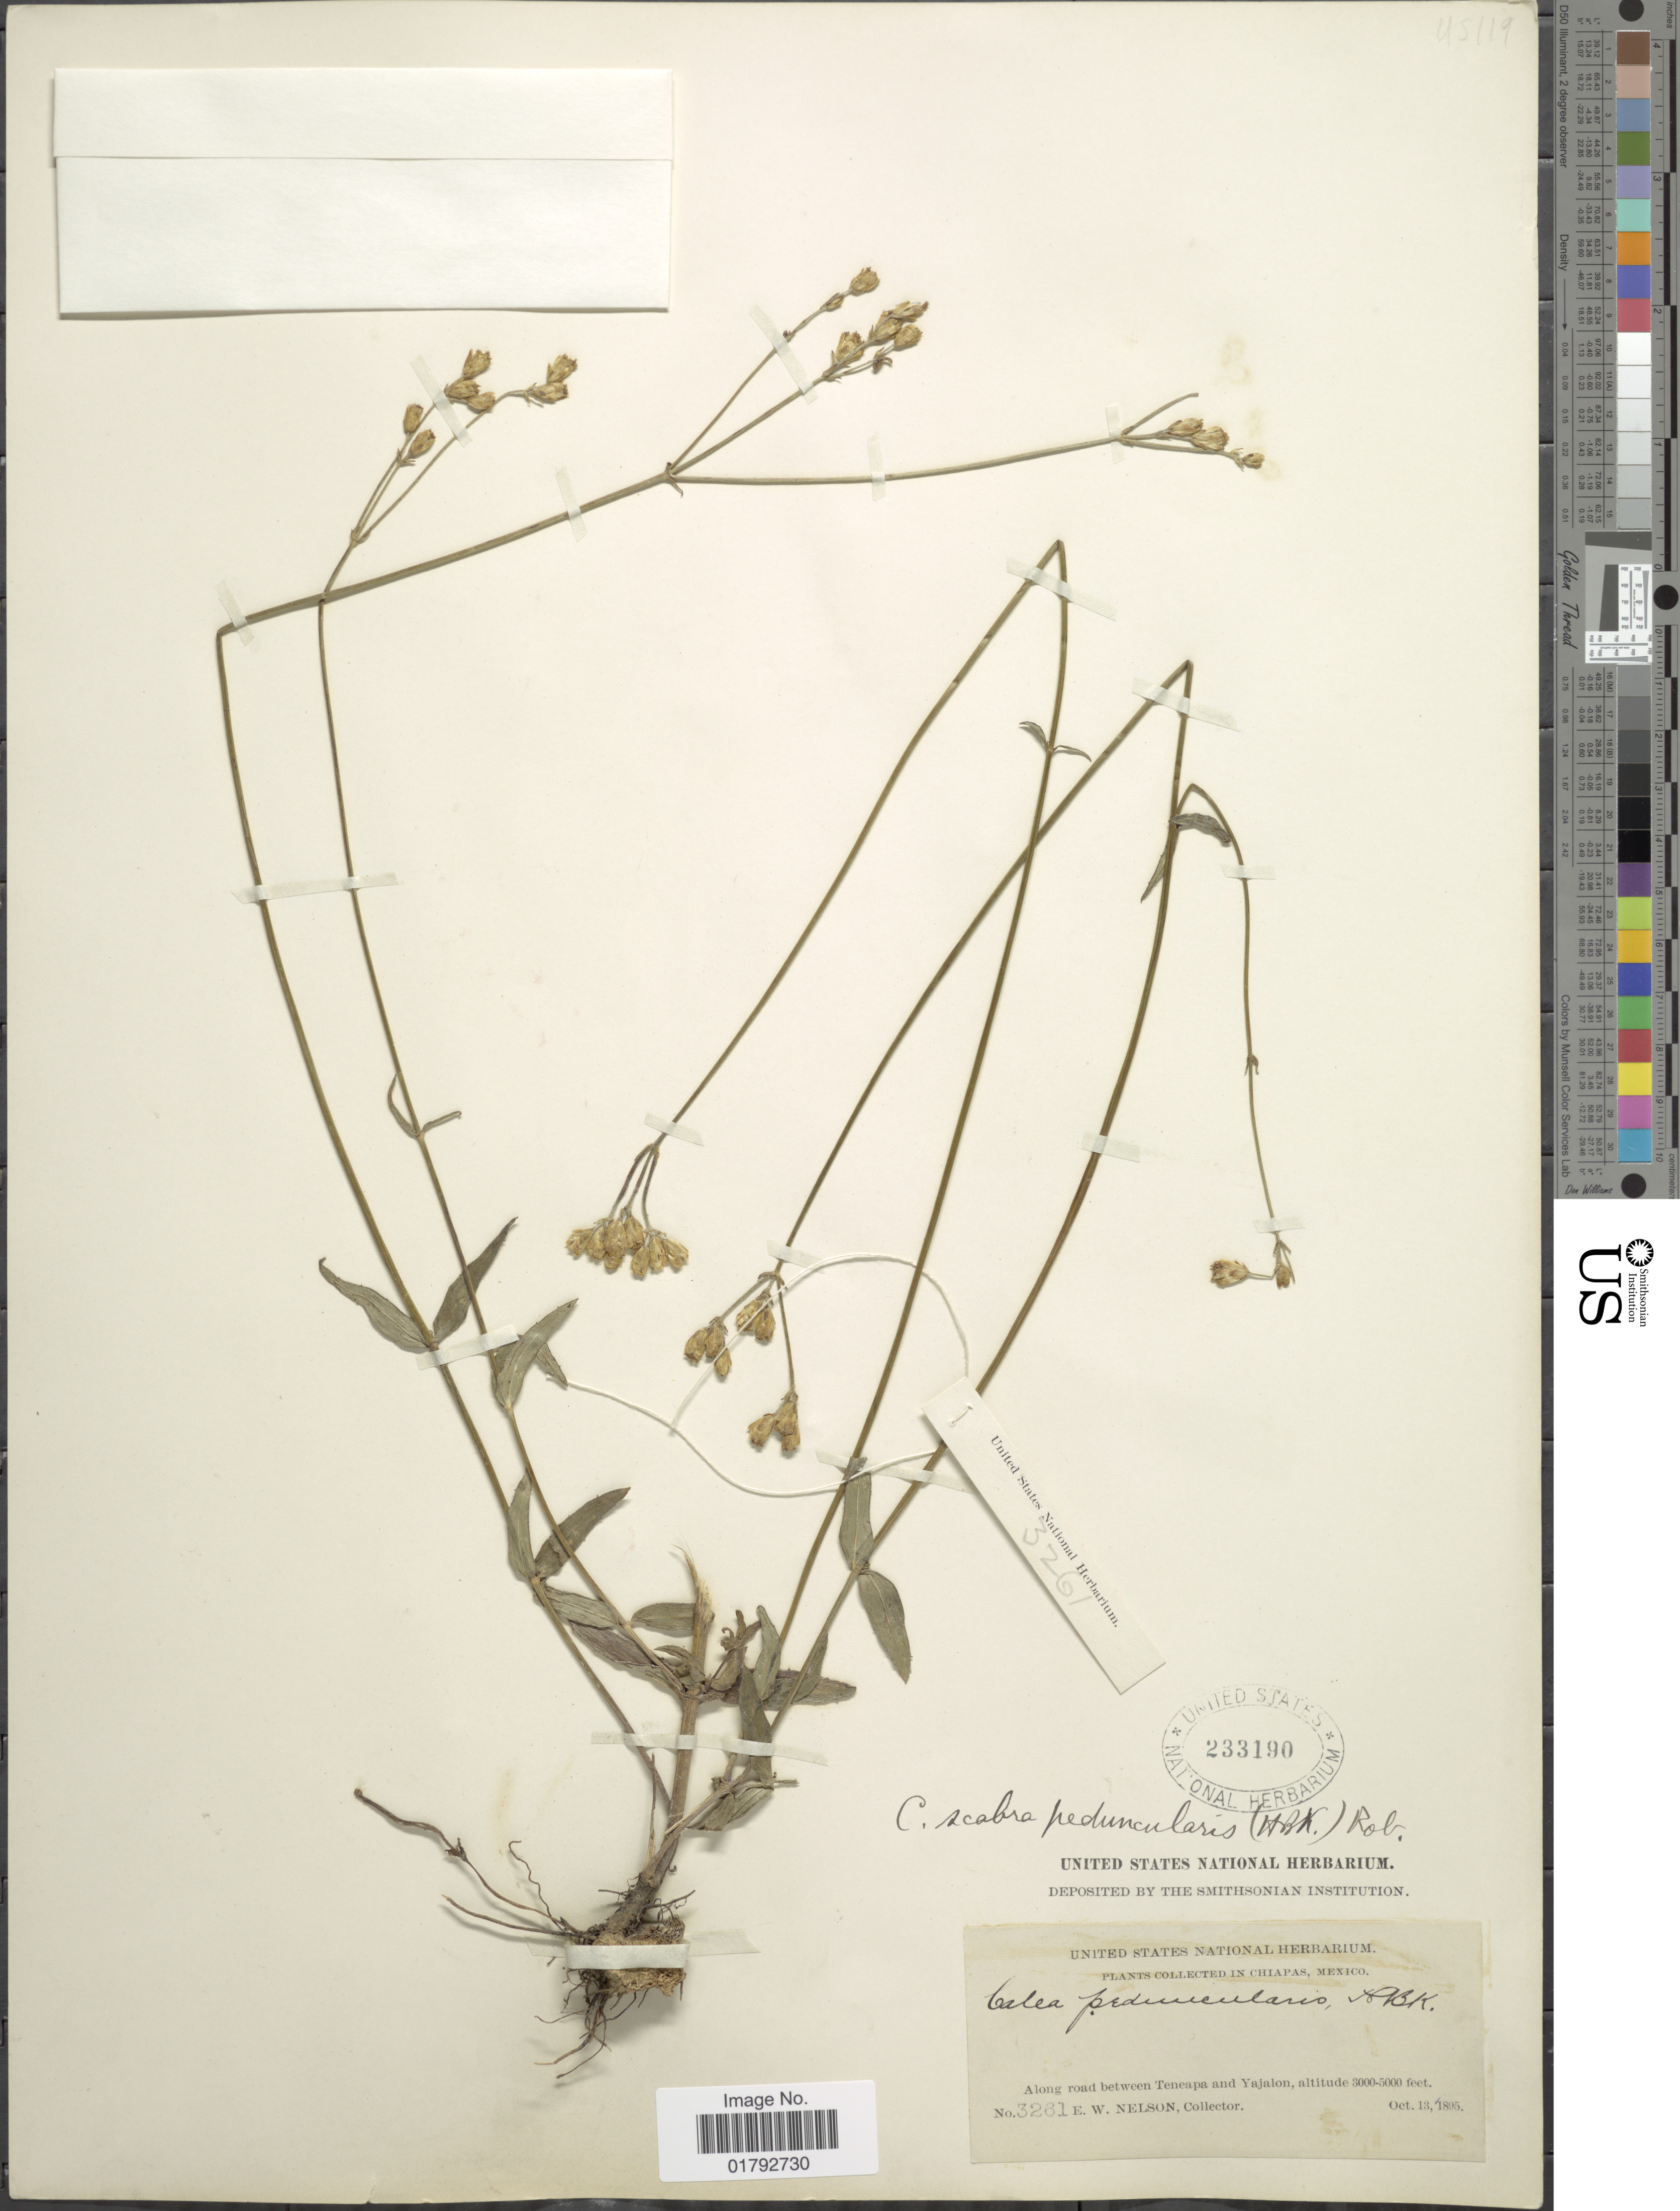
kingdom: Plantae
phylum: Tracheophyta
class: Magnoliopsida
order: Asterales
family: Asteraceae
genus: Alloispermum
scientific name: Alloispermum scabrum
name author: (Lag.) H. Rob.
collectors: E. W. Nelson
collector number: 3261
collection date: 1895-10-13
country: Mexico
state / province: Chiapas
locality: Chiapas, Mexico. along road between Teneapa and yajalon.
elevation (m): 914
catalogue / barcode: US 233190